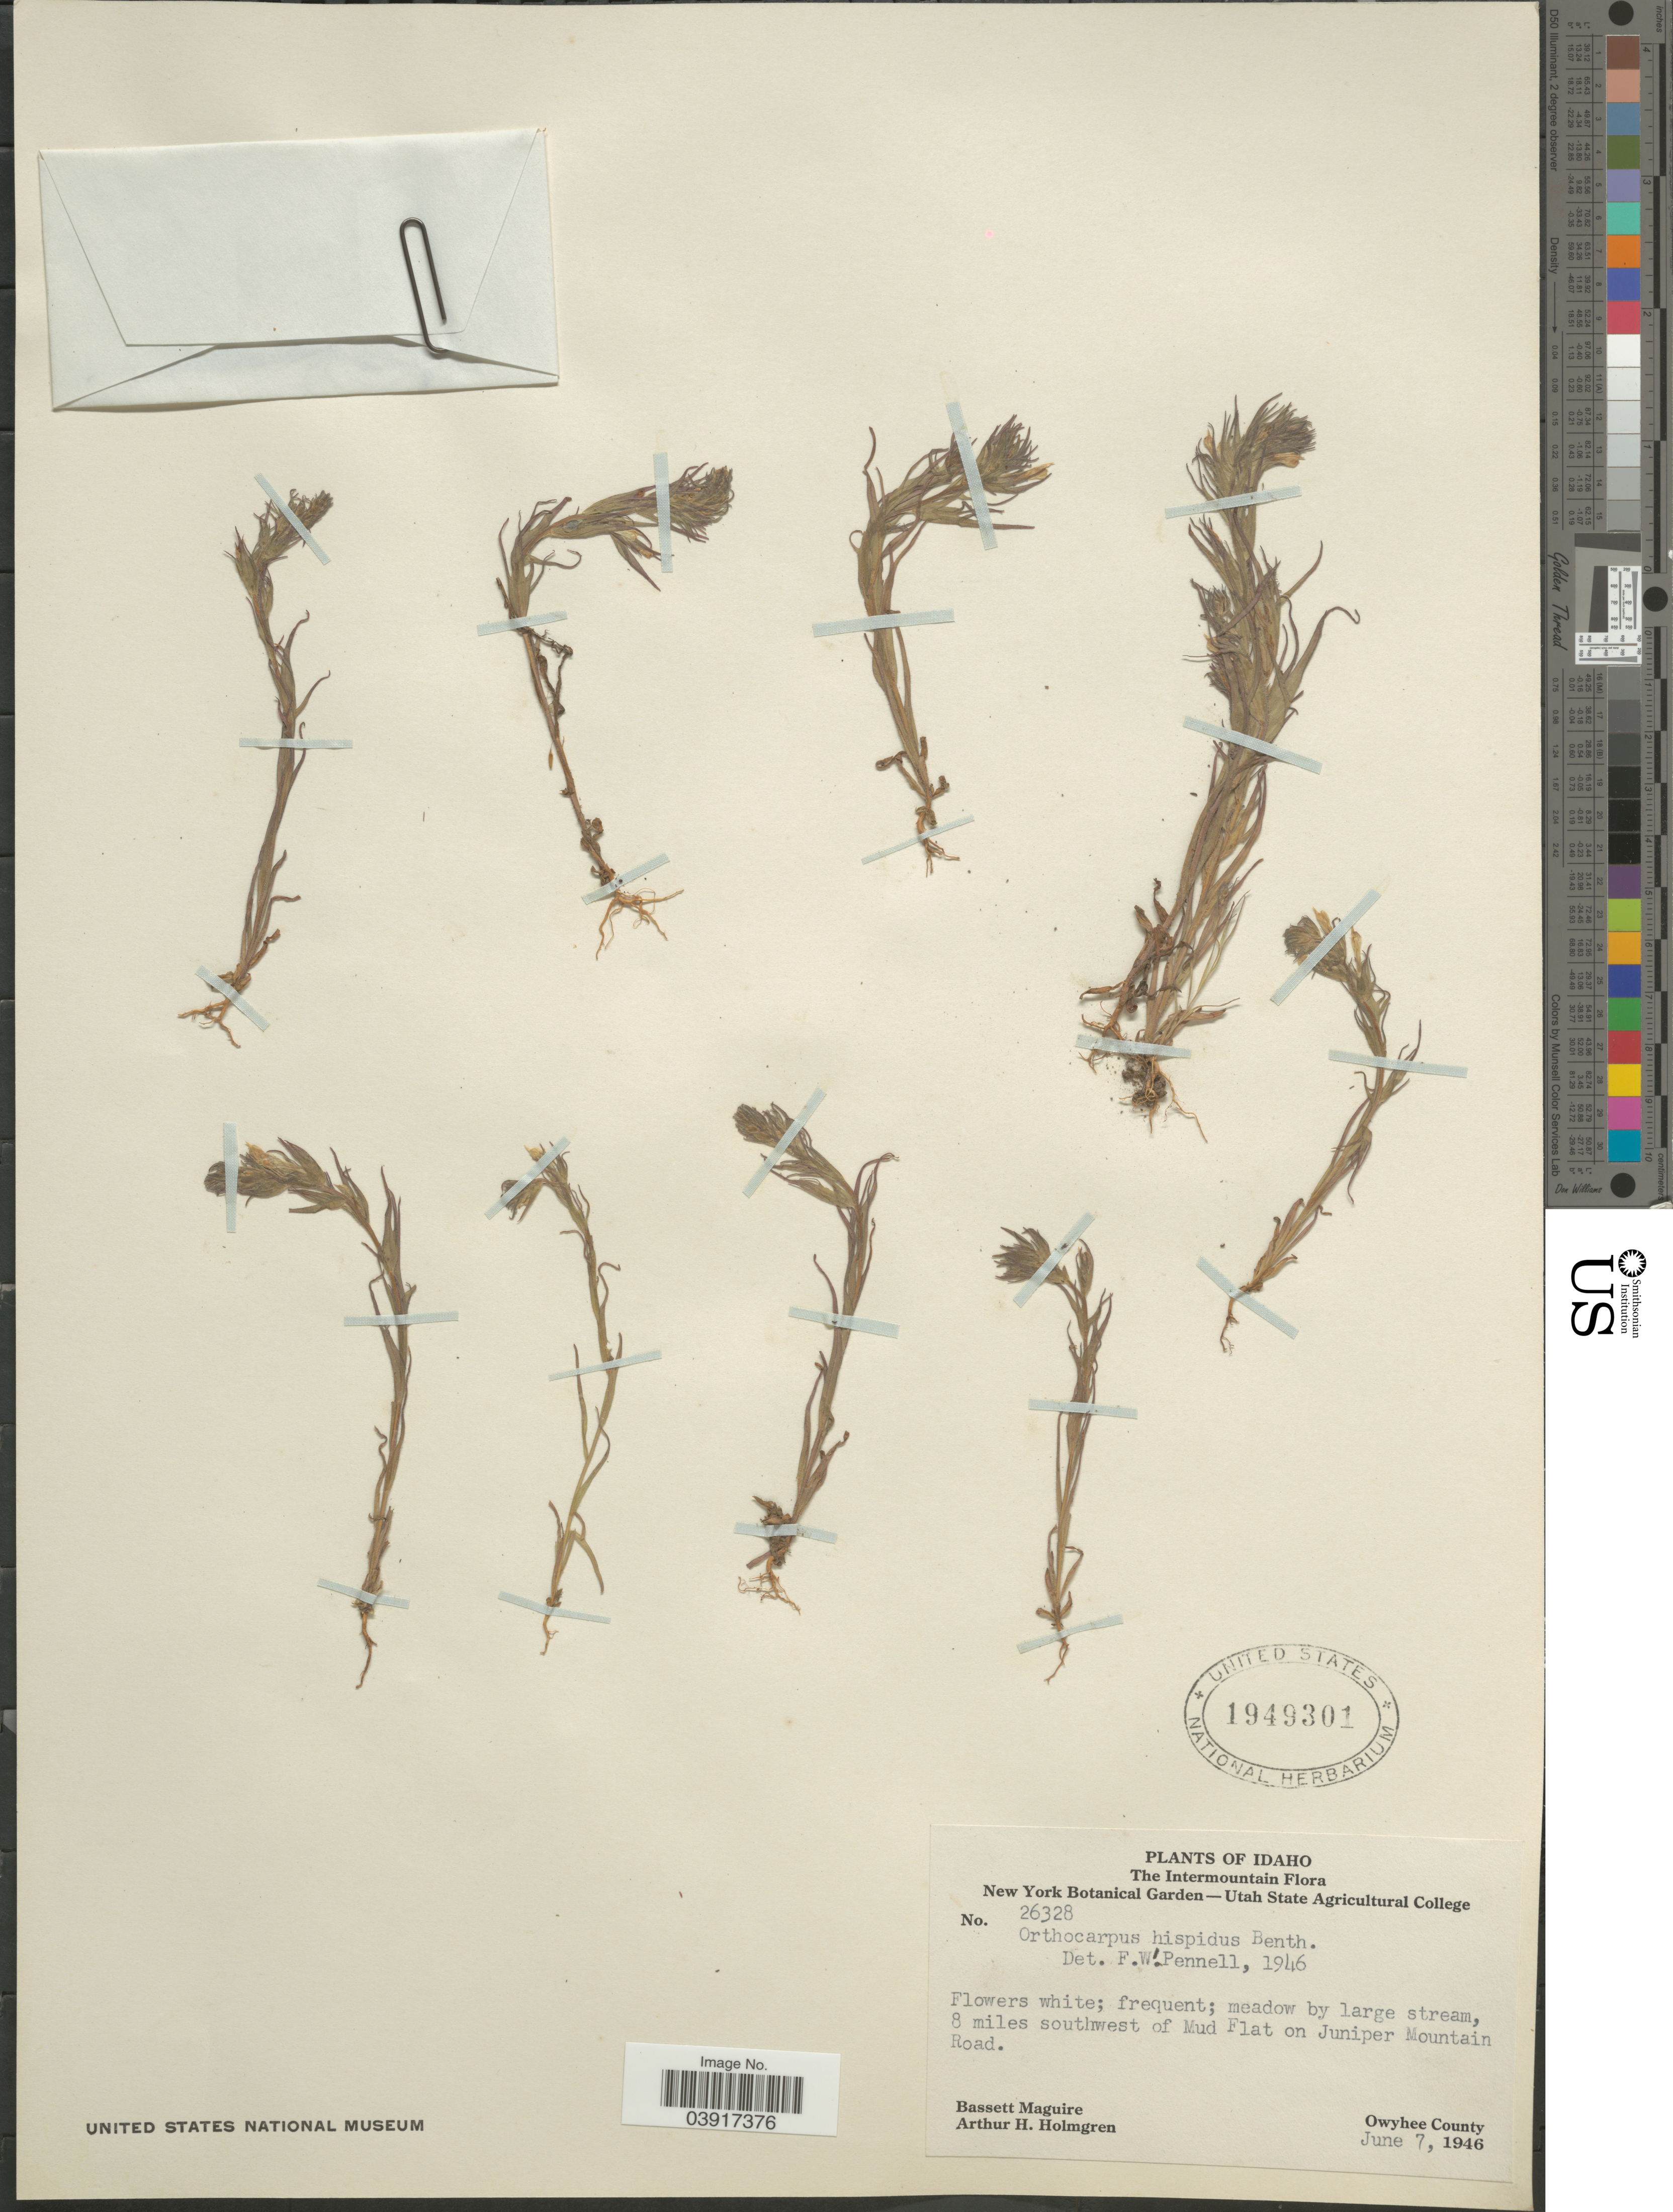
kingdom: Plantae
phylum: Tracheophyta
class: Magnoliopsida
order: Lamiales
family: Orobanchaceae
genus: Orthocarpus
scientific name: Orthocarpus hispidus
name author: Benth.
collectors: B. Maguire & A. H. Holmgren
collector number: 26328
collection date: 1946-06-07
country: United States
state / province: Idaho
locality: The Intermountain. 8 miles southwest of Mud Flat on Juniper Mountain Road. Owyhee County.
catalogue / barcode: US 1949301